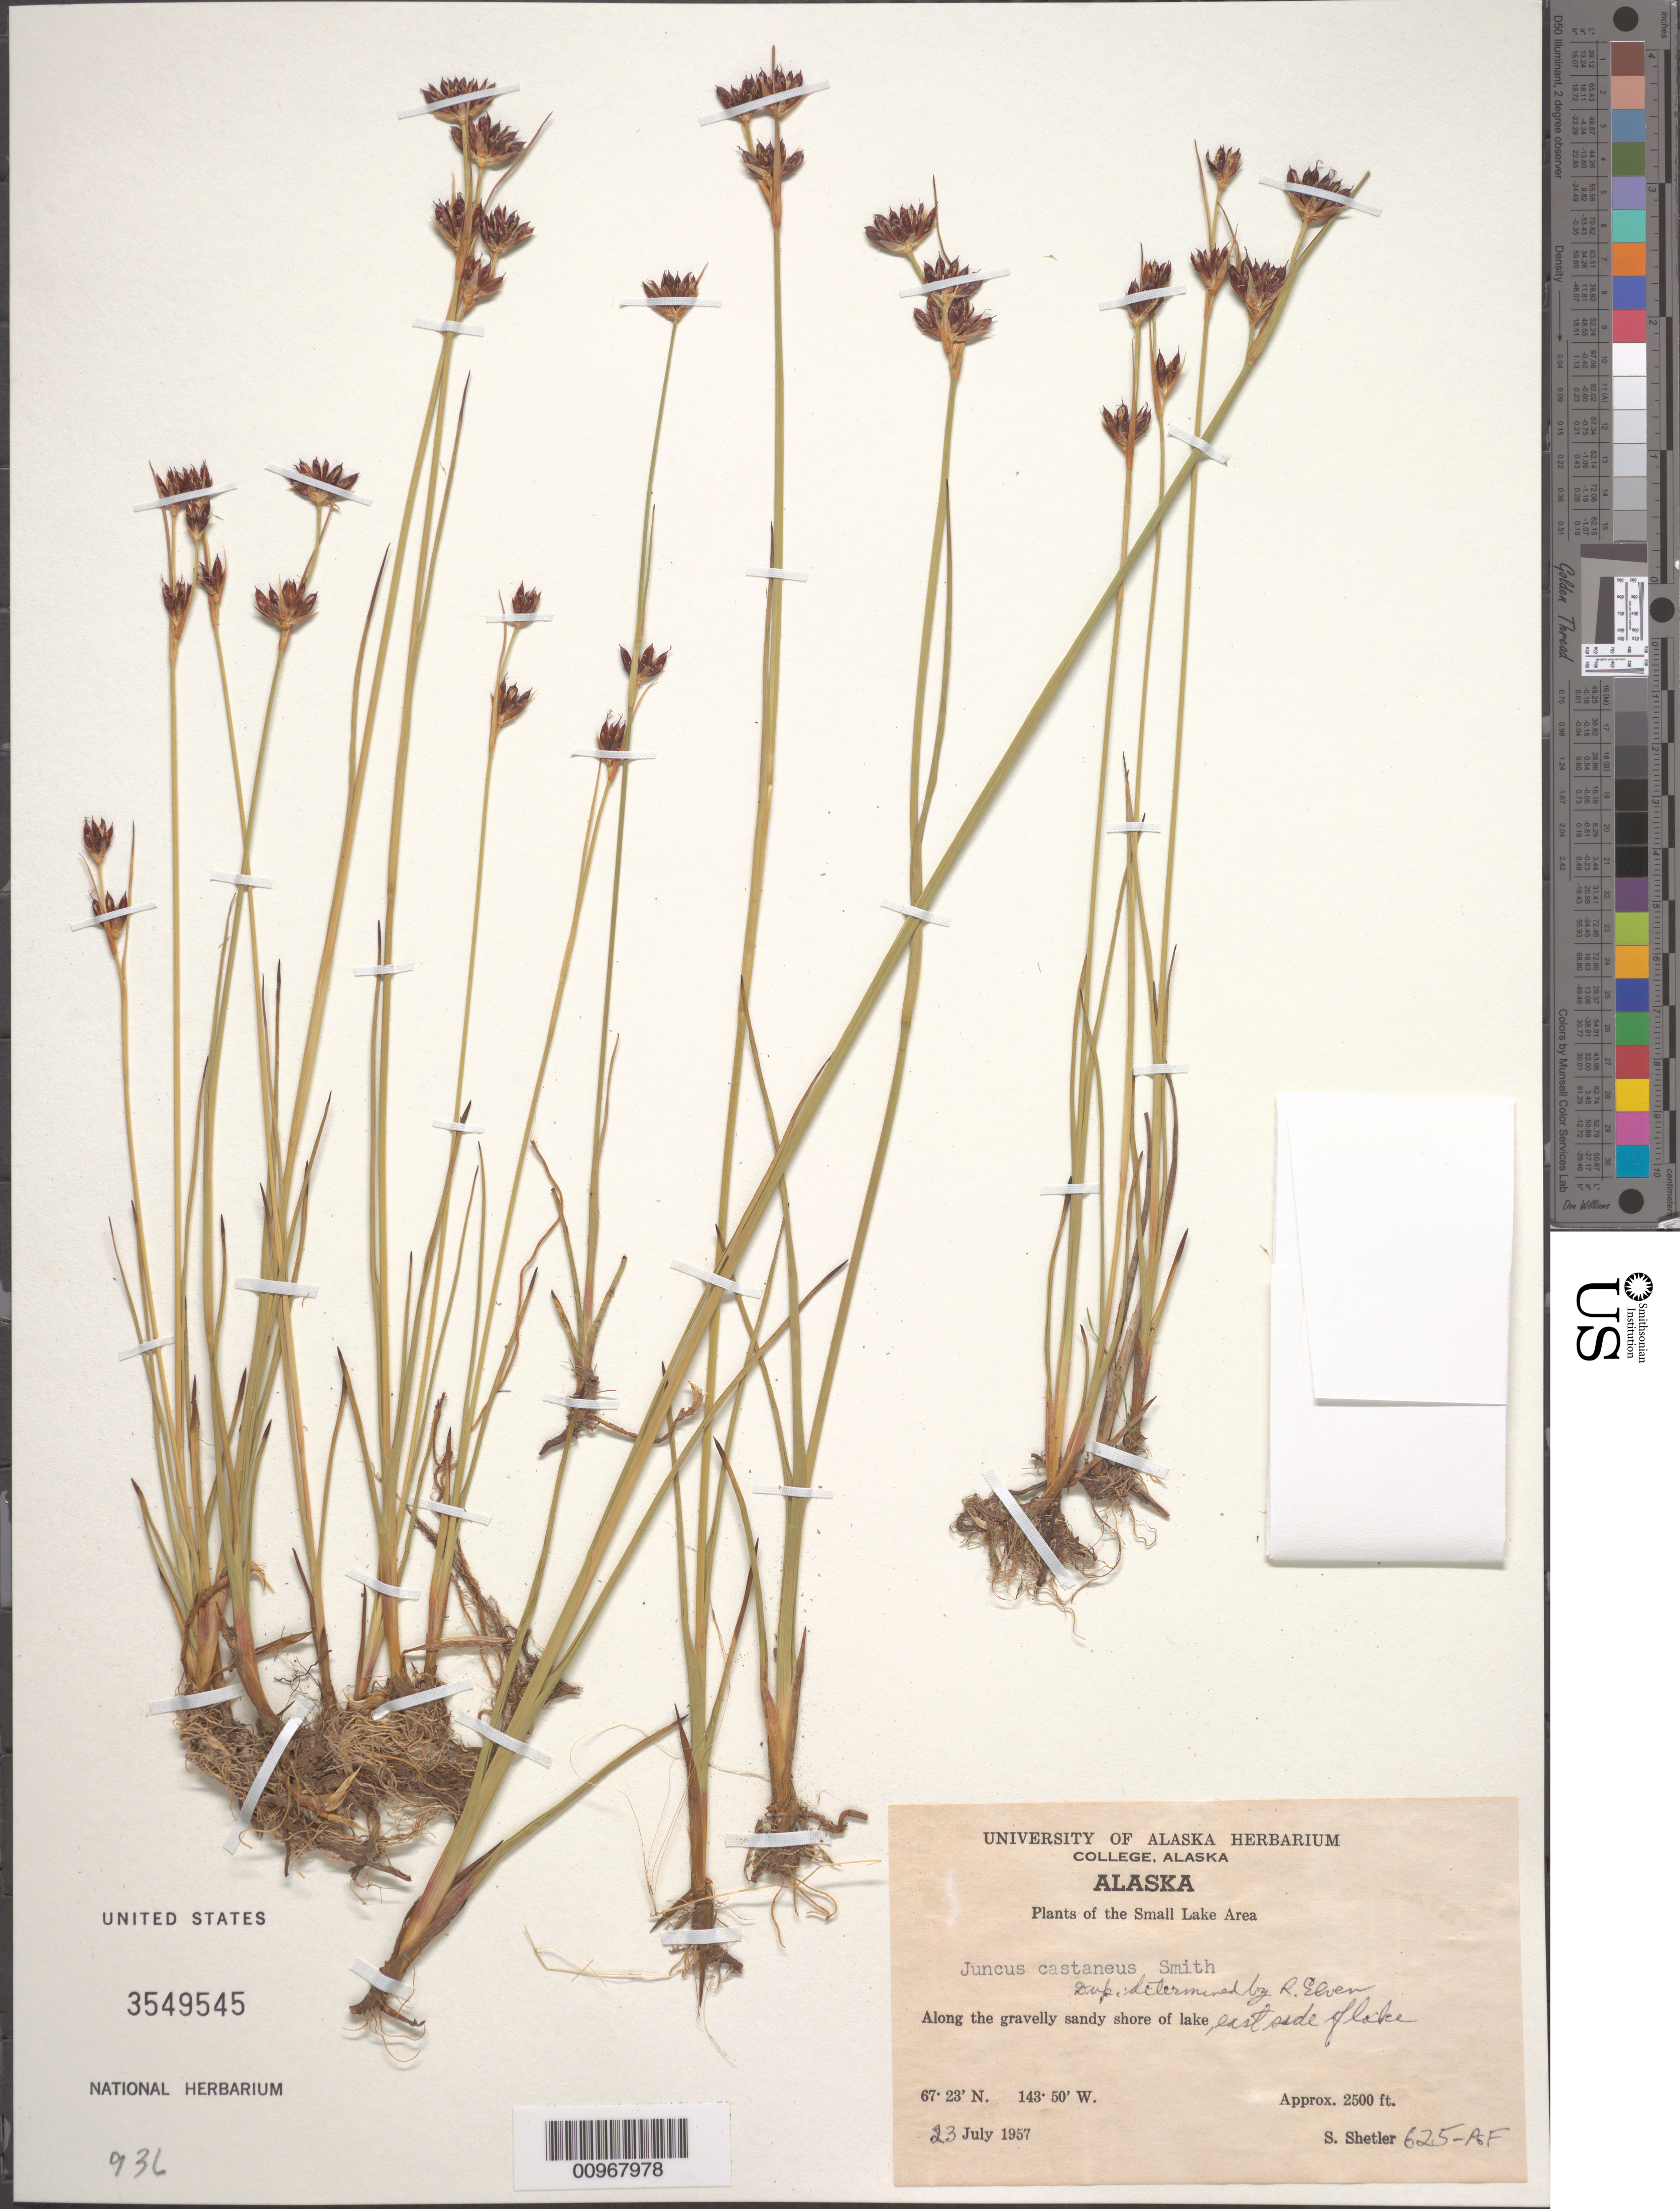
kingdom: Plantae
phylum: Tracheophyta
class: Liliopsida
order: Poales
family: Juncaceae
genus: Juncus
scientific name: Juncus castaneus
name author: Sm.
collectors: S. Shetler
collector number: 625-AF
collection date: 1957-07-23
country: United States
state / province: Alaska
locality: The Small Lake Area. East side of lake.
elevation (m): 762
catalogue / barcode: US 3549545